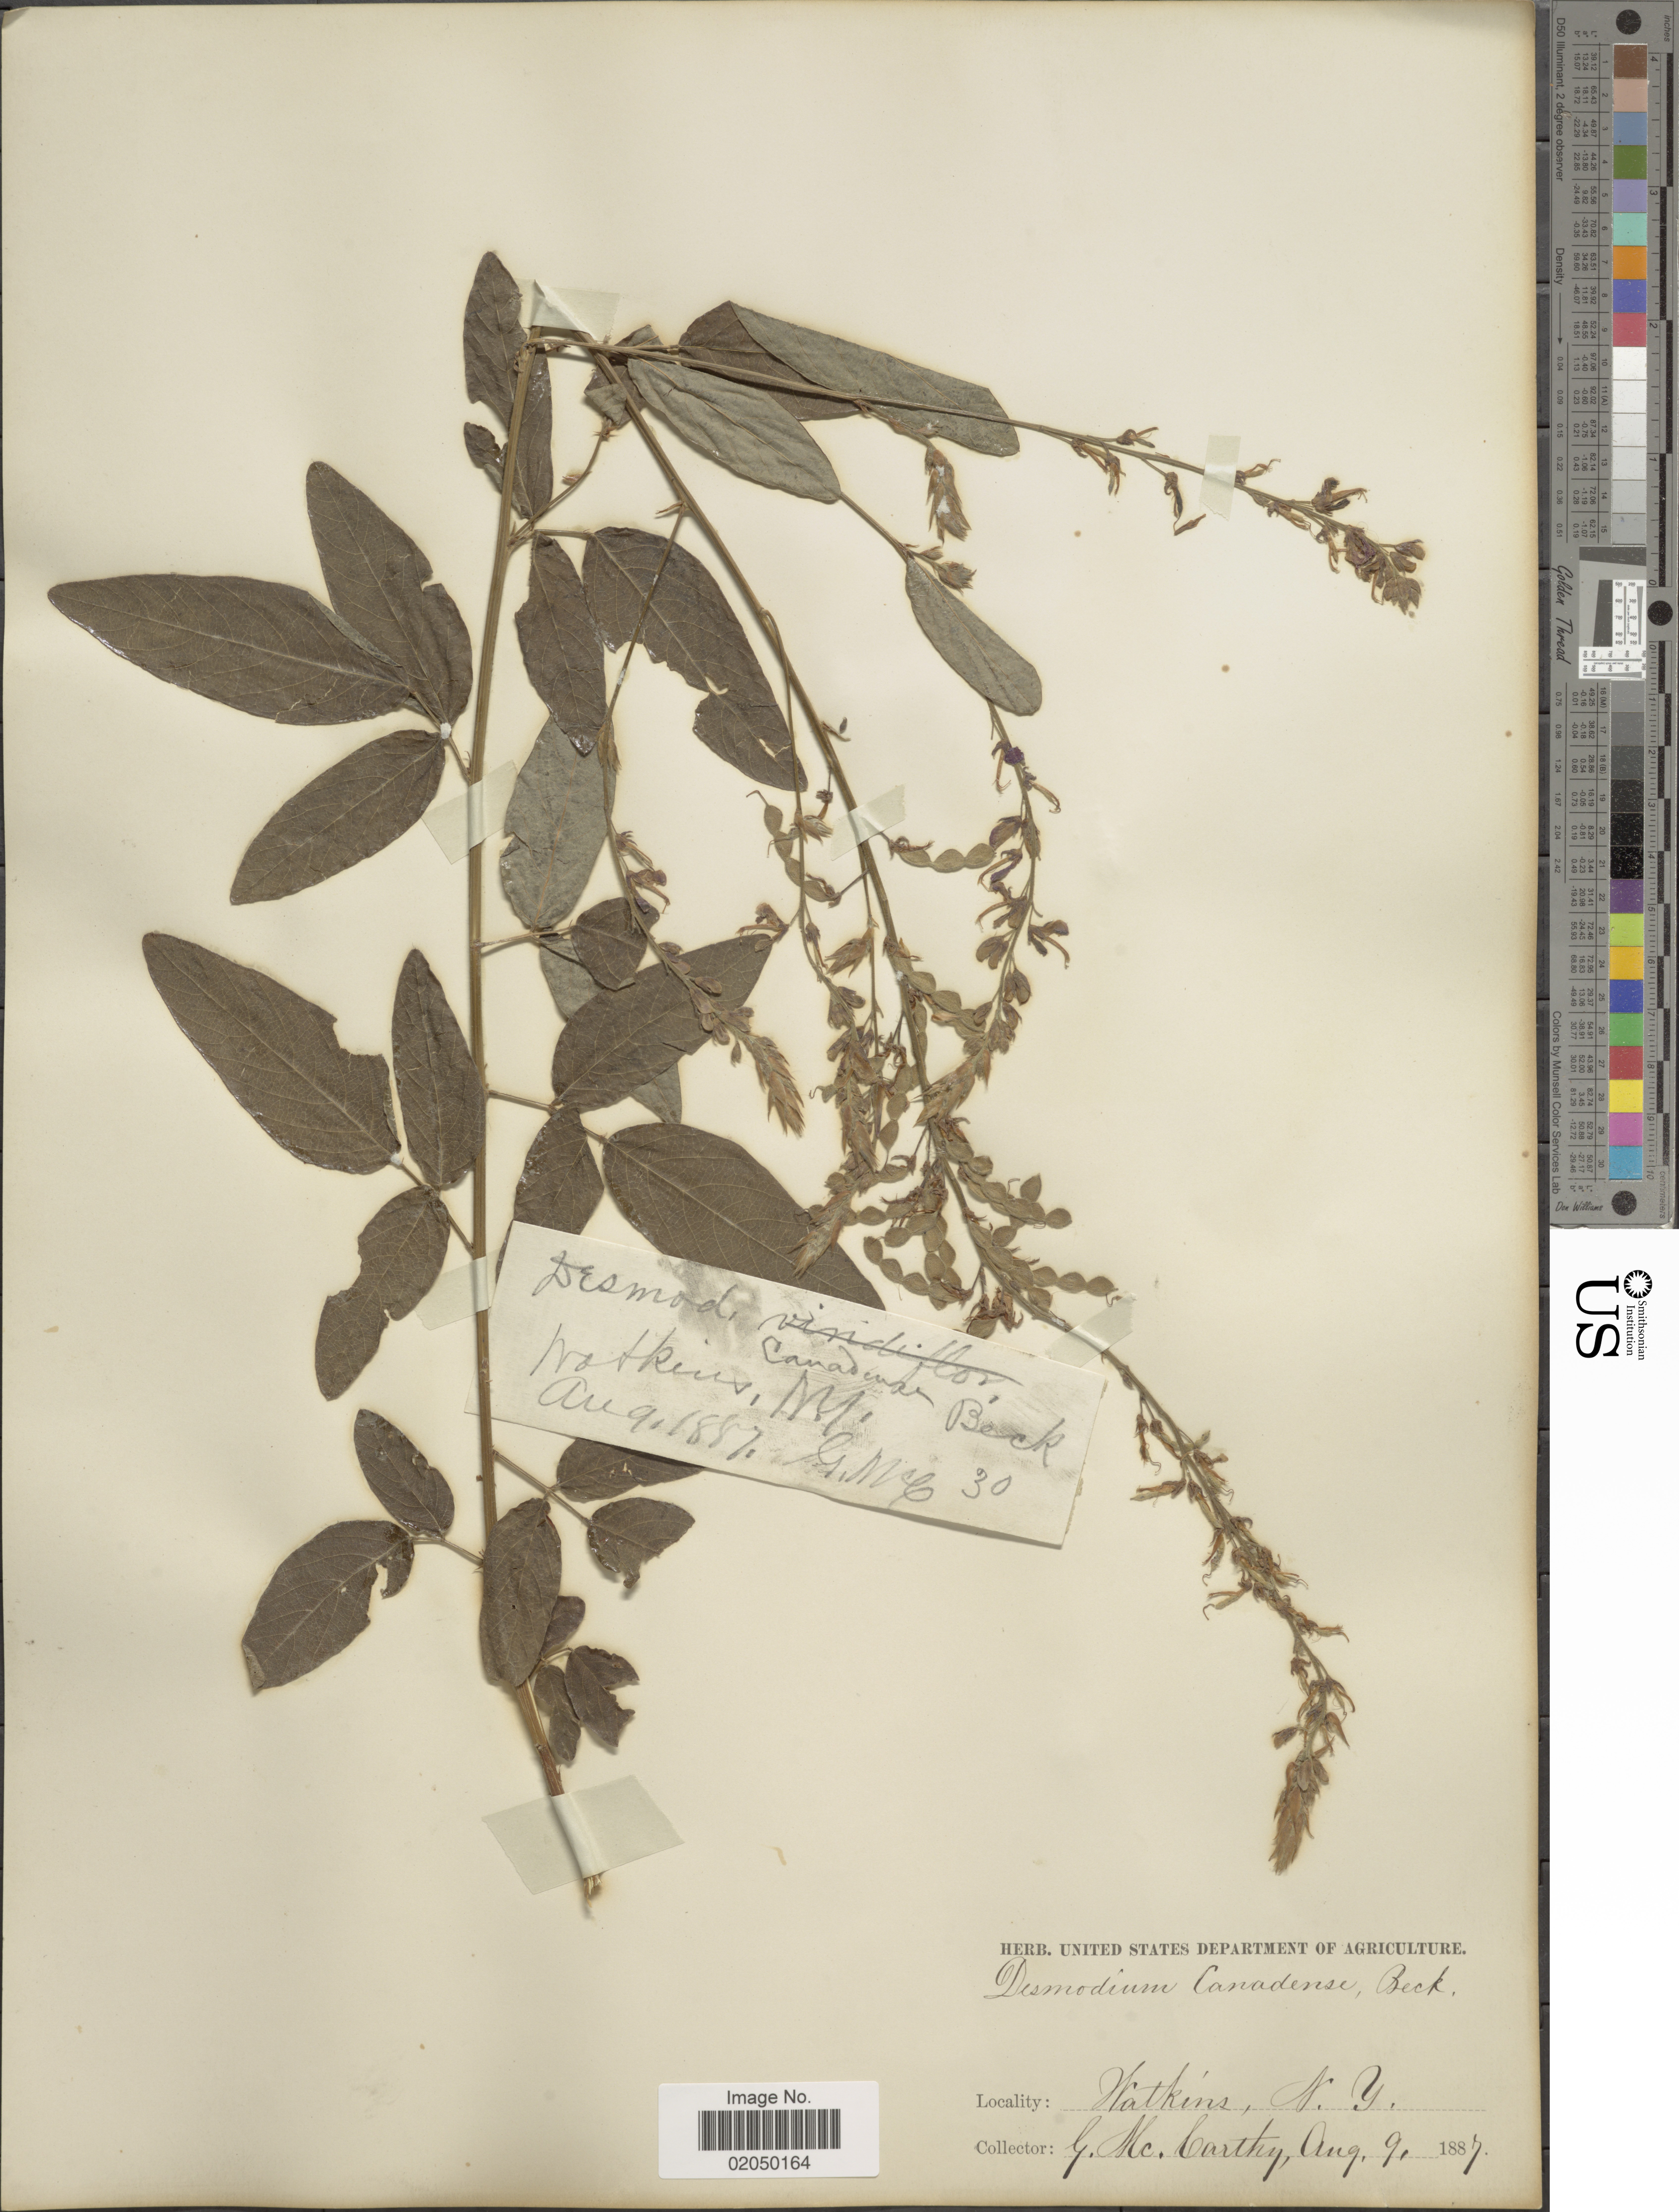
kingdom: Plantae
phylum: Tracheophyta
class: Magnoliopsida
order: Fabales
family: Fabaceae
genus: Desmodium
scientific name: Desmodium canadense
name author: (L.) DC.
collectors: G. McCarthy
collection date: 1887-08-09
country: United States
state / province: New York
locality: Watkins